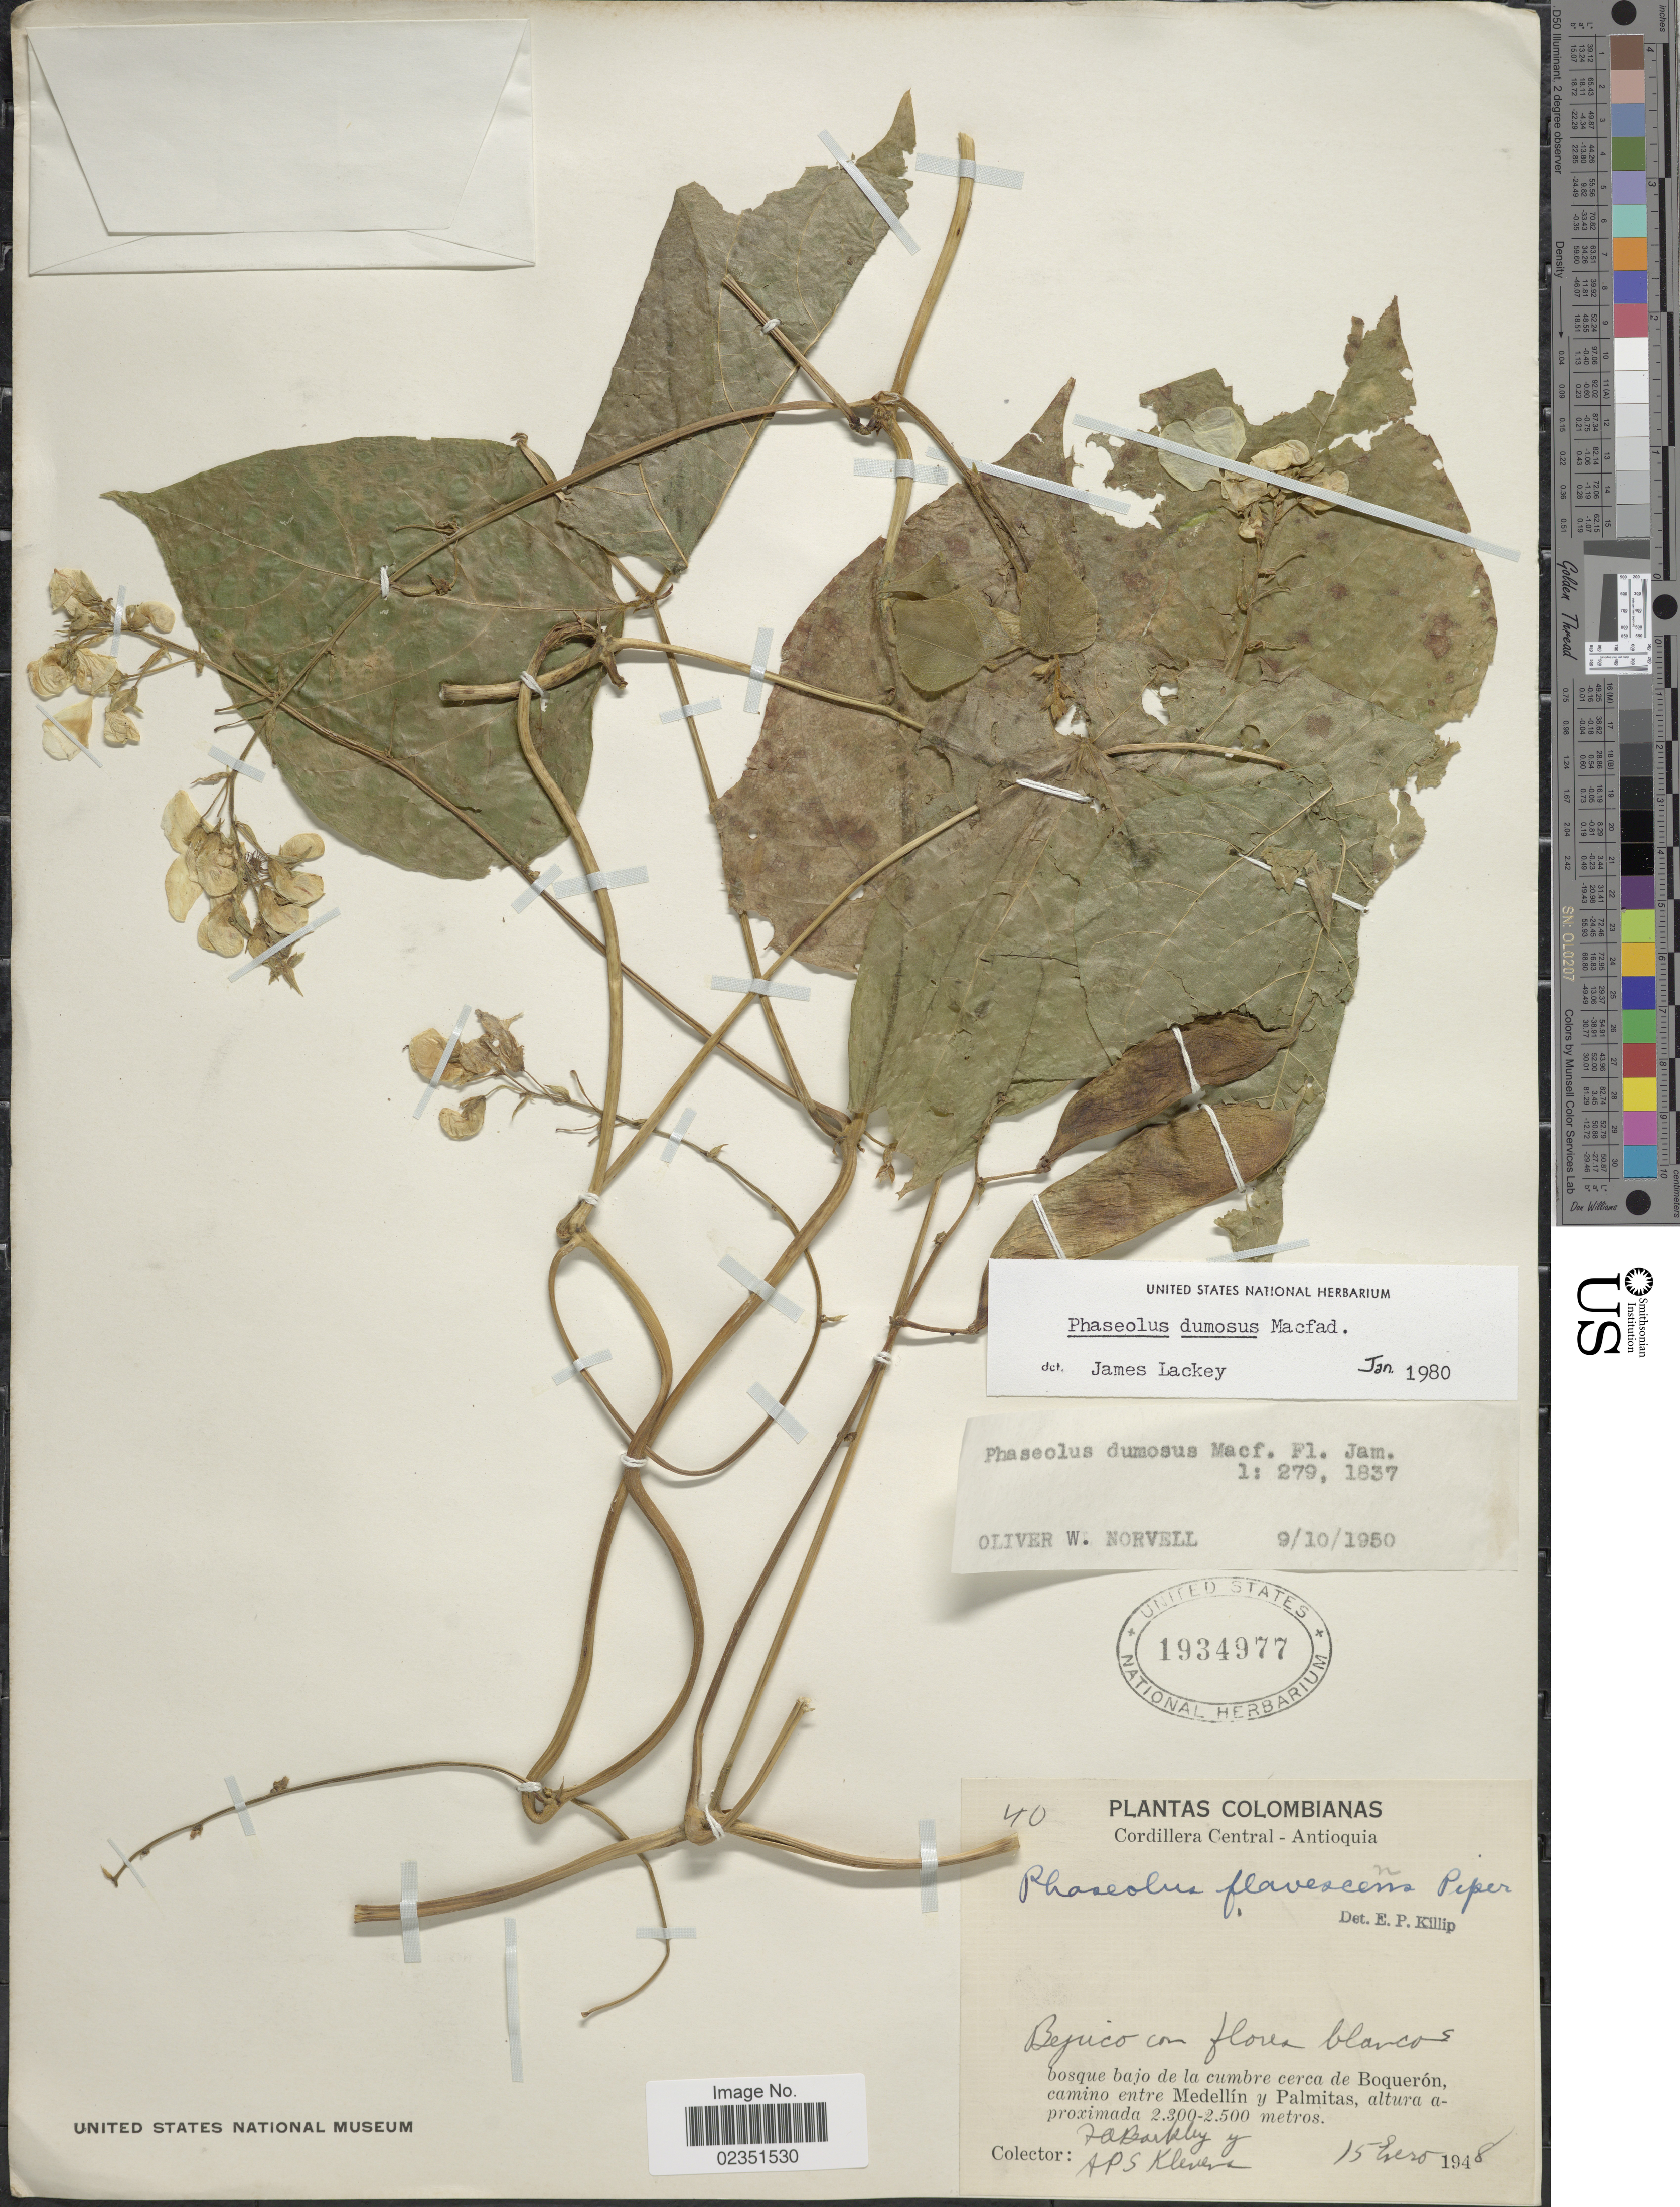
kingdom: Plantae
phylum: Tracheophyta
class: Magnoliopsida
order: Fabales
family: Fabaceae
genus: Phaseolus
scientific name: Phaseolus dumosus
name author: Macfad.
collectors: F. A. Barkley & A. Klevens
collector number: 40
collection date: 1948-01-15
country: Colombia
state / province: Antioquia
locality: Cordillera Central, bosque bajo de la cumbre cerca de Boqueron, camino entre Medellin y Palmitas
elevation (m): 2300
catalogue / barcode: US 1934977